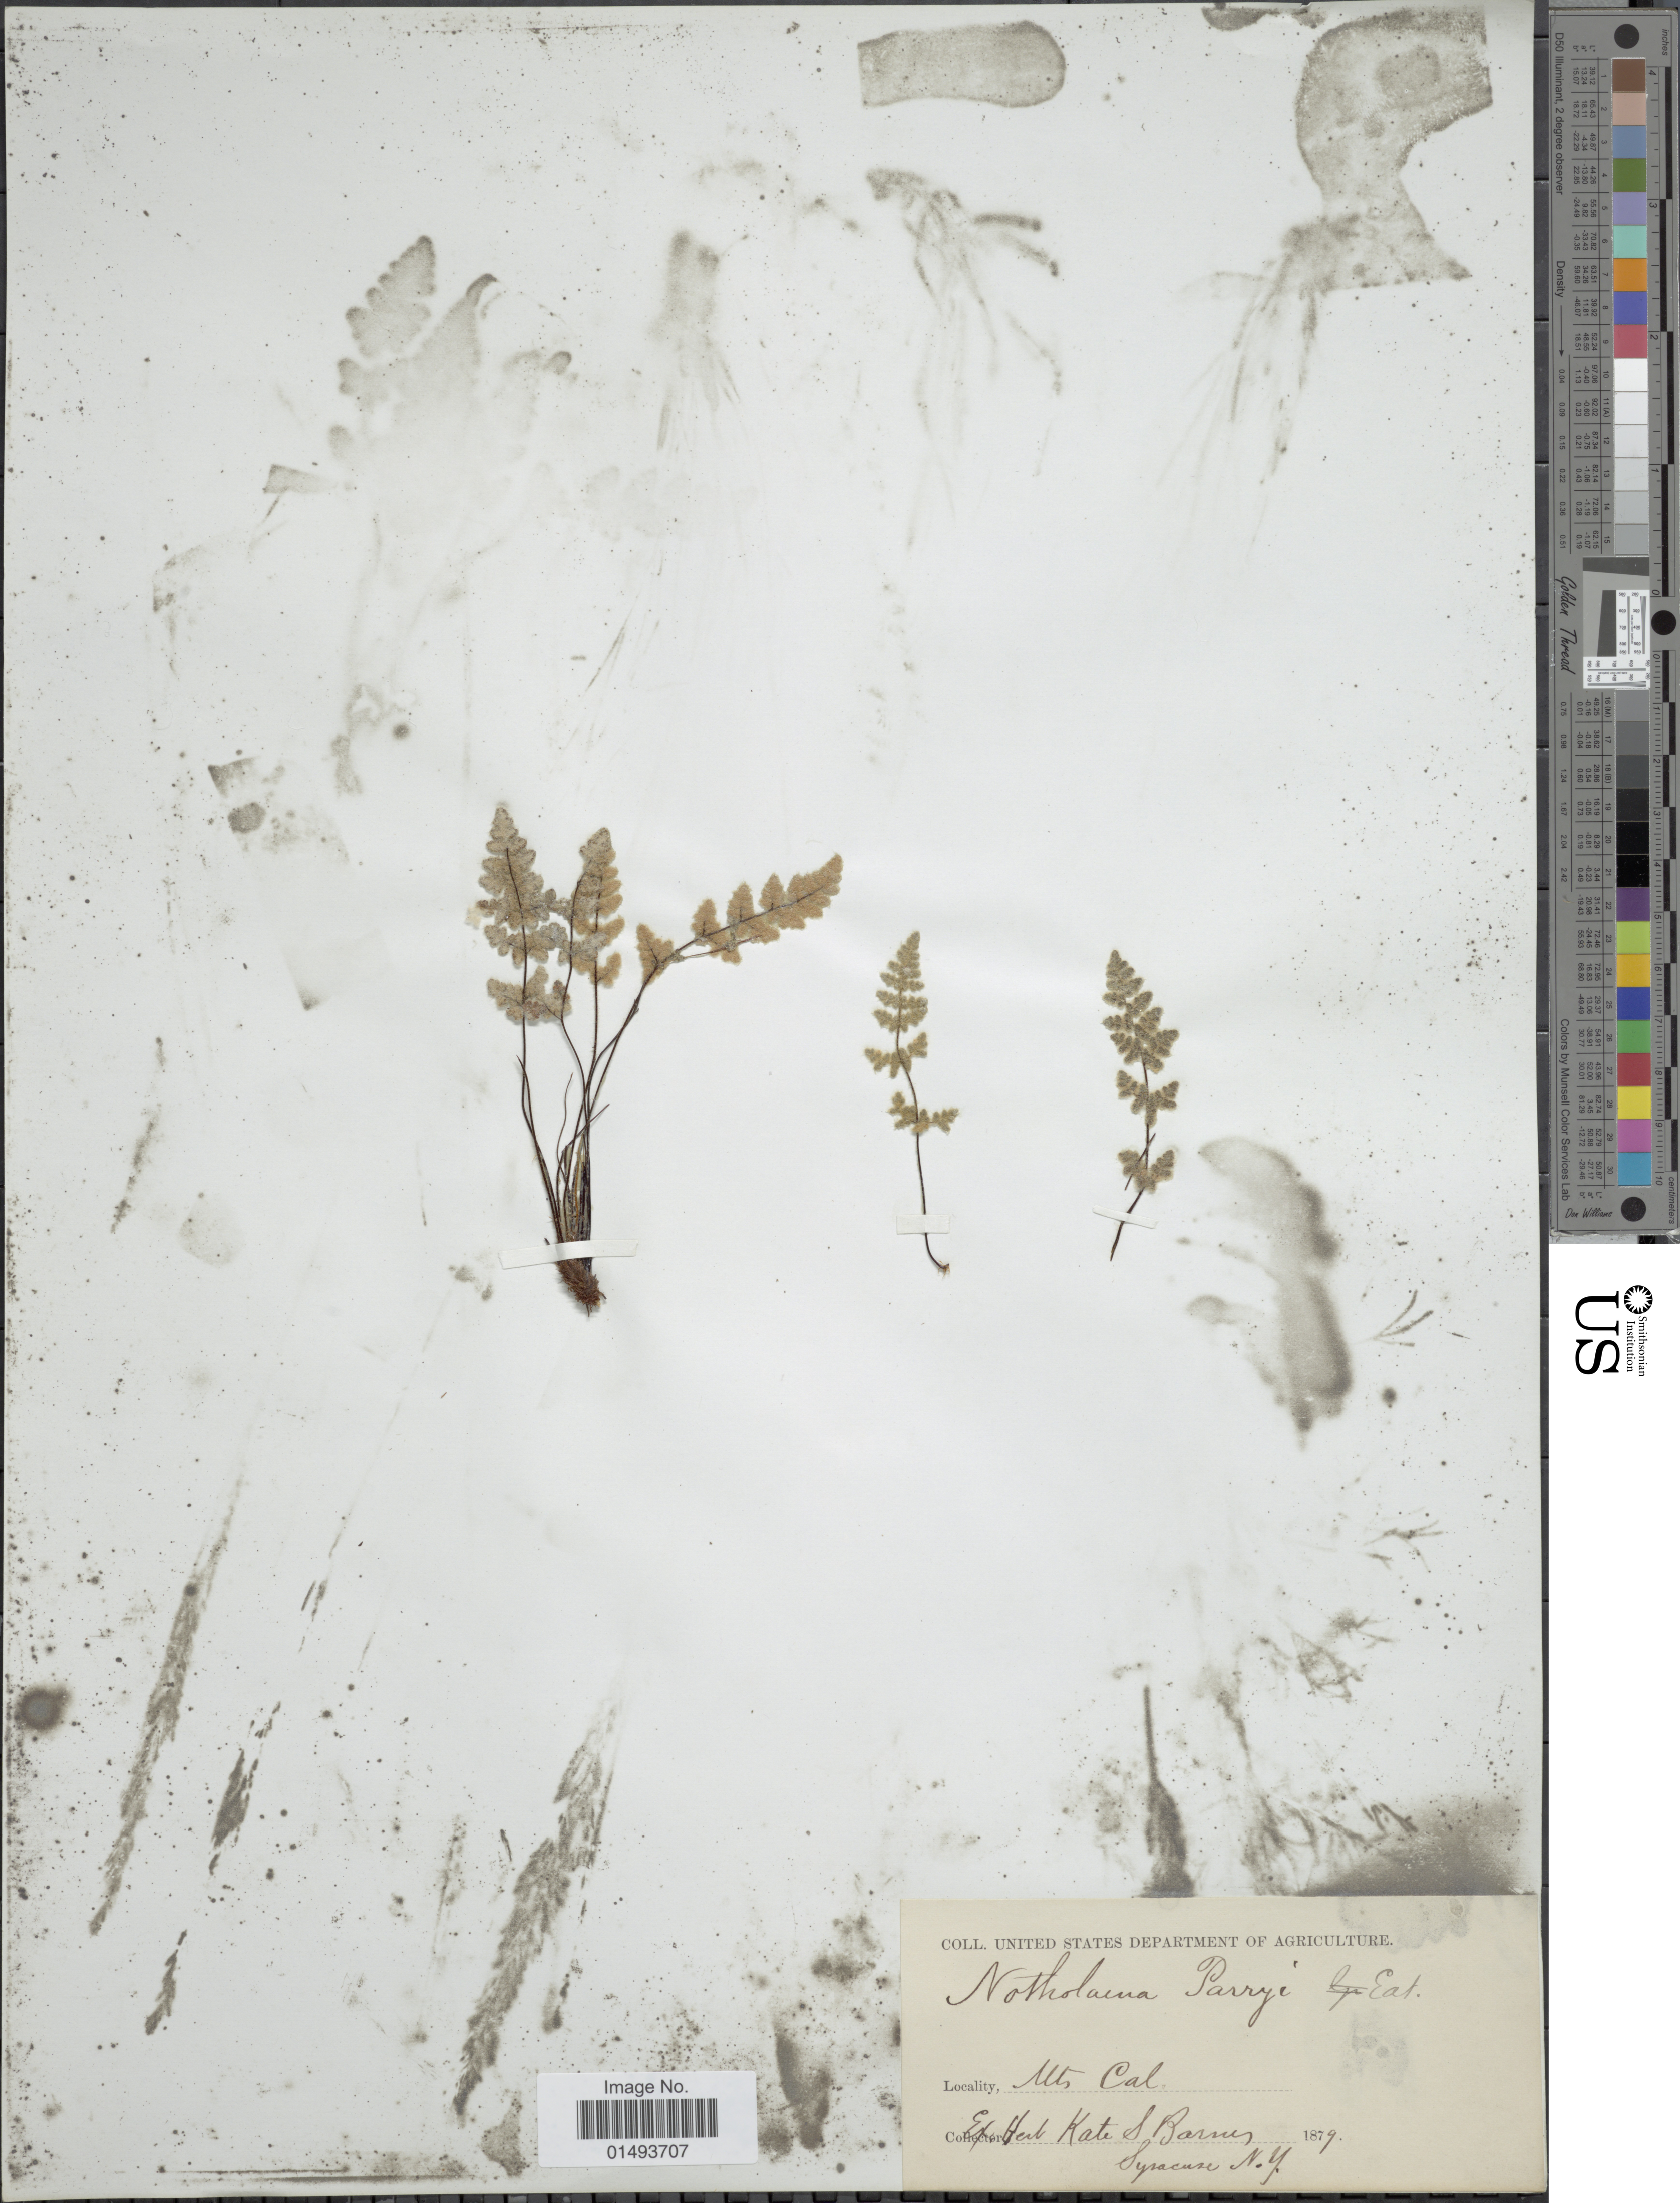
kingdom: Plantae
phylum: Tracheophyta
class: Polypodiopsida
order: Polypodiales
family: Pteridaceae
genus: Myriopteris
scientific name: Myriopteris parryi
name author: (D.C. Eaton) Grusz & Windham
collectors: ex herb. Kate & Barnes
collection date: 1879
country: United States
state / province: California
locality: Mts. Cal